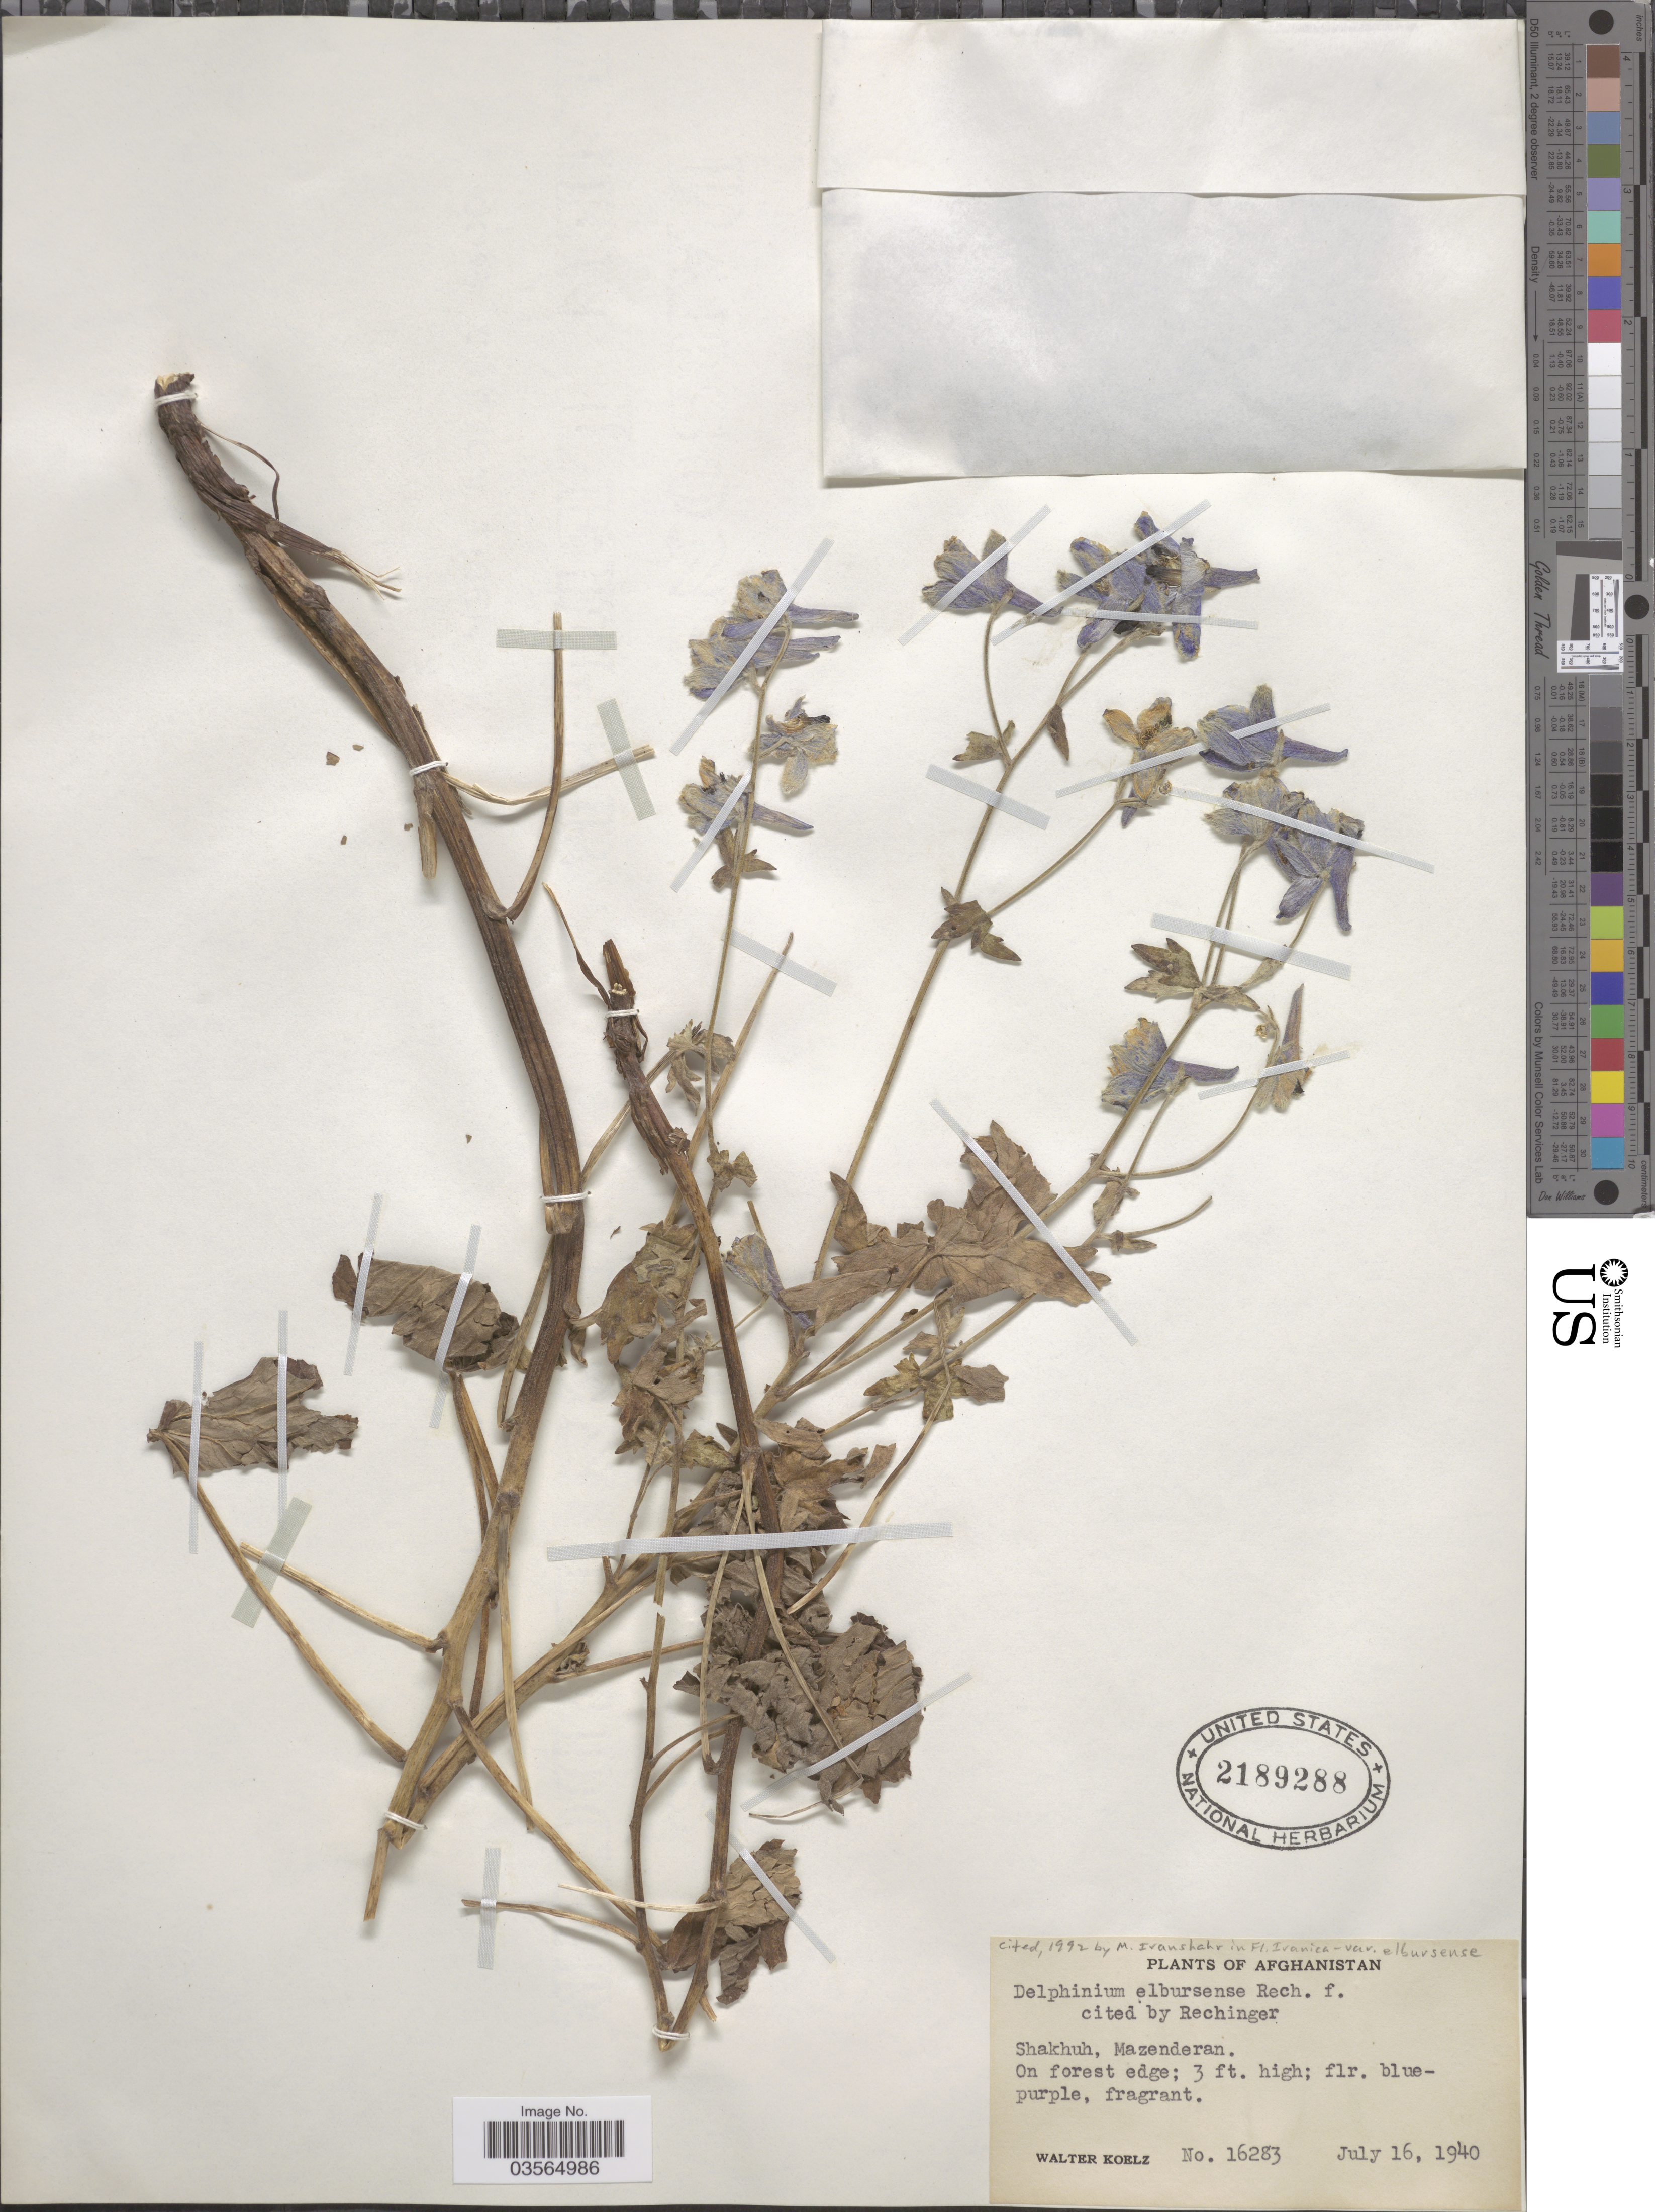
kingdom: Plantae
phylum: Tracheophyta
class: Magnoliopsida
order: Ranunculales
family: Ranunculaceae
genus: Delphinium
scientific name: Delphinium elbursense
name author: Rech. f.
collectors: W. N. Koelz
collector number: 16283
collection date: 1940-07-16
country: Iran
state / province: Mazandaran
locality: Shakhuh.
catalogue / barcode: US 2189288